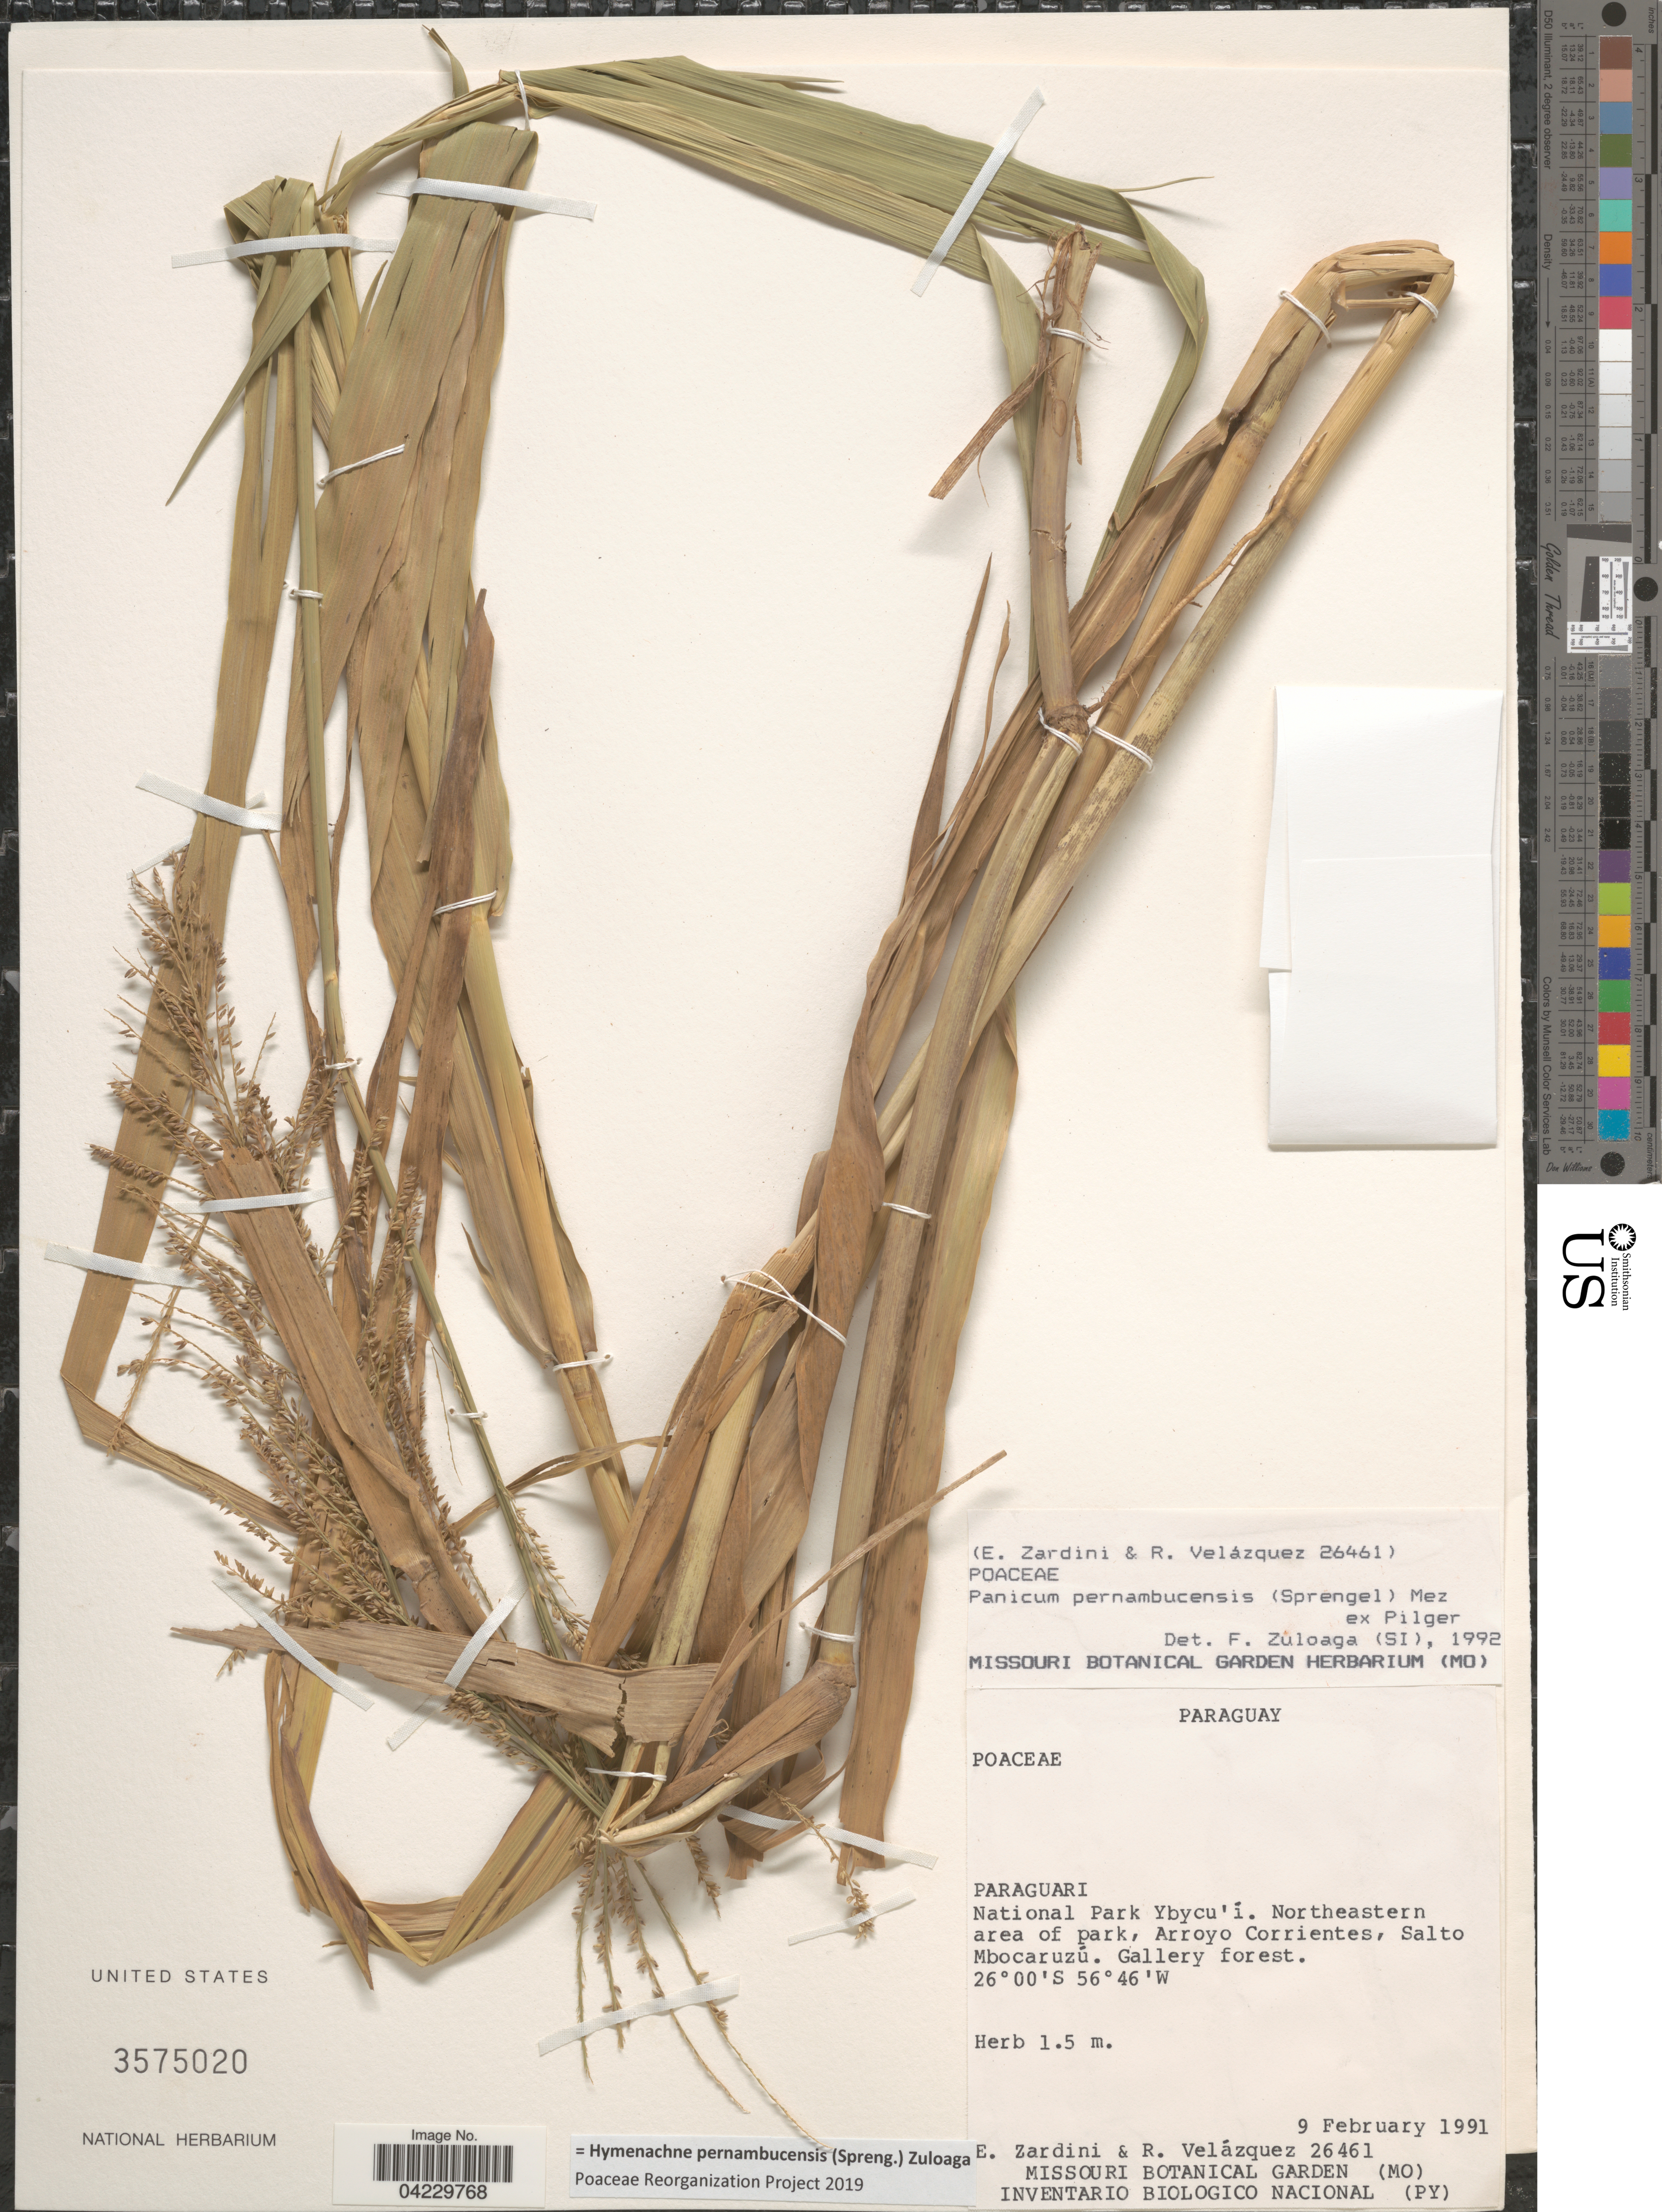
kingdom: Plantae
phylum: Tracheophyta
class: Liliopsida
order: Poales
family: Poaceae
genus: Hymenachne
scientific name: Hymenachne pernambucensis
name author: (Spreng.) Zuloaga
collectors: E. Zardini & R. Velázquez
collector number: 26461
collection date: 1991-02-09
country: Paraguay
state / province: Paraguari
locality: National Park Ybycu'i. Northeastern area of park, Arroyo Corrientes, Salto Mbocaruzú. Gallery forest.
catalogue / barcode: US 3575020